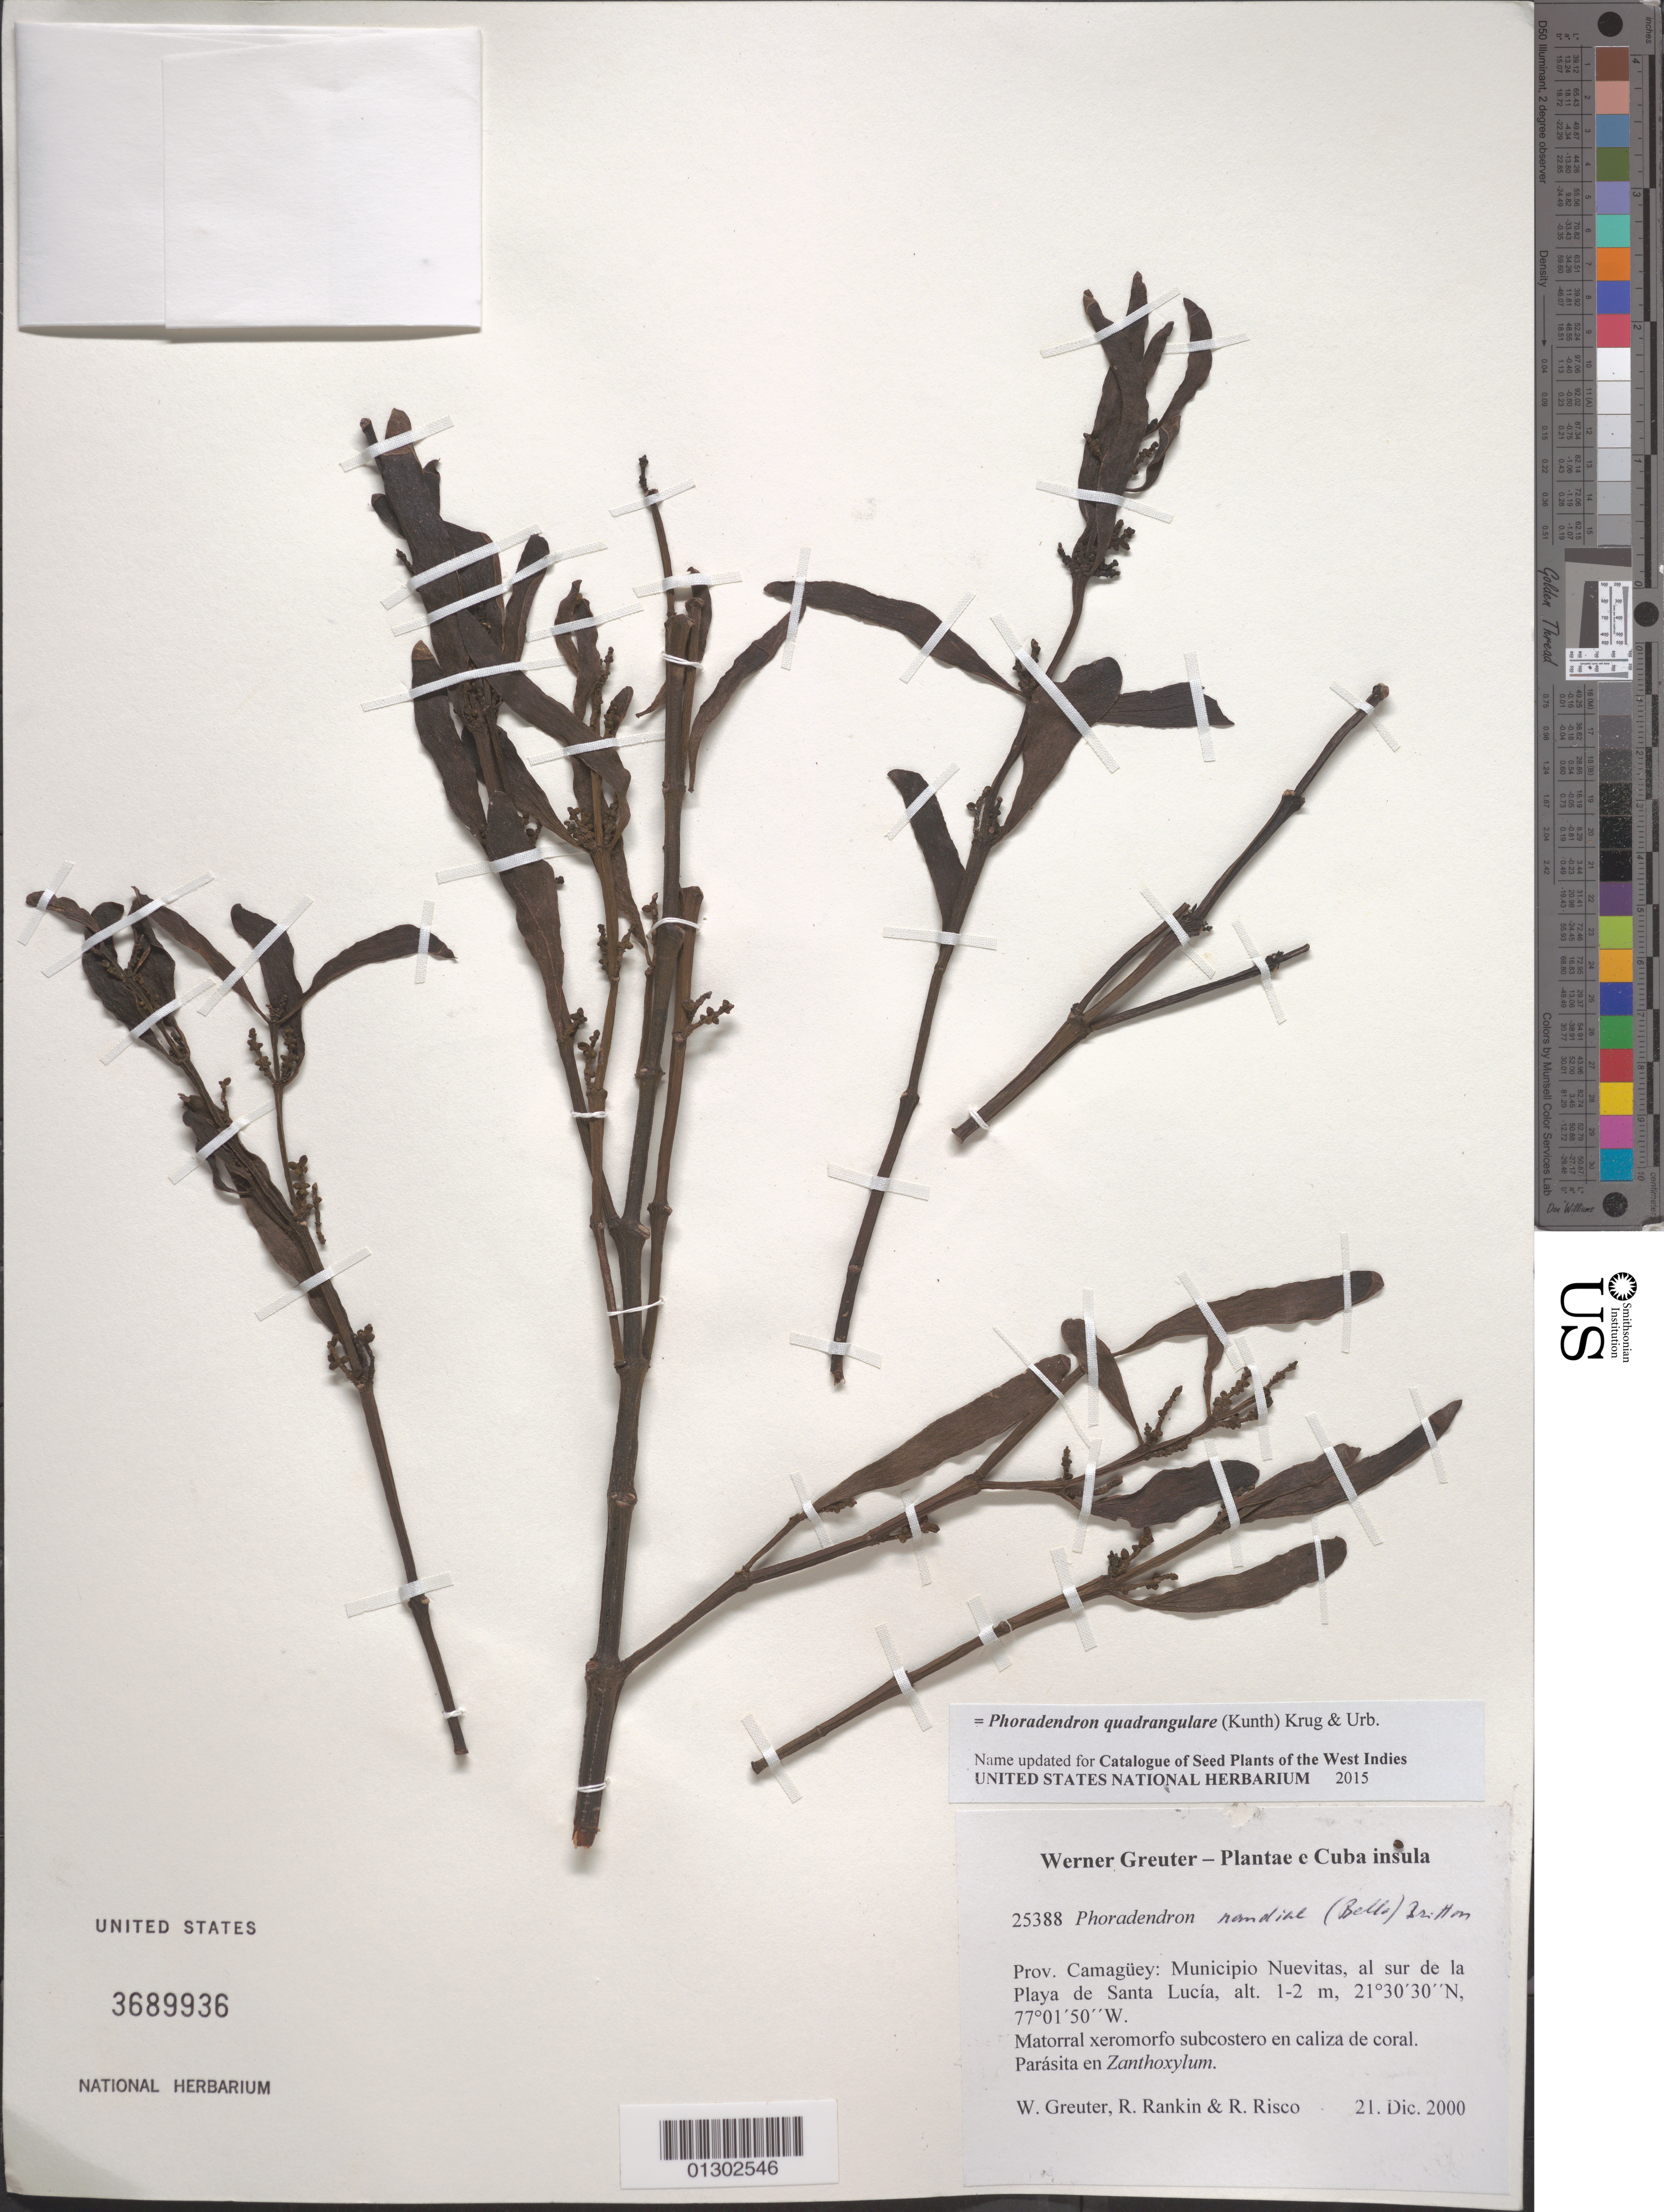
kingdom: Plantae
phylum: Tracheophyta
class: Magnoliopsida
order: Santalales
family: Viscaceae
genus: Phoradendron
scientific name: Phoradendron quadrangulare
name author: (Kunth) Griseb.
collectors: W. R. Greuter, R. Rankin Rodriguez & R. Risco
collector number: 25388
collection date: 2000-12-21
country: Cuba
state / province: Camagüey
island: Cuba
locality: Municipio Nuevitas, al sur de la Playa de Santa Lucía.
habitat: Matorral xeromorfo subcostero en caliza de coral.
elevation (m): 1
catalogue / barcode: US 3689936